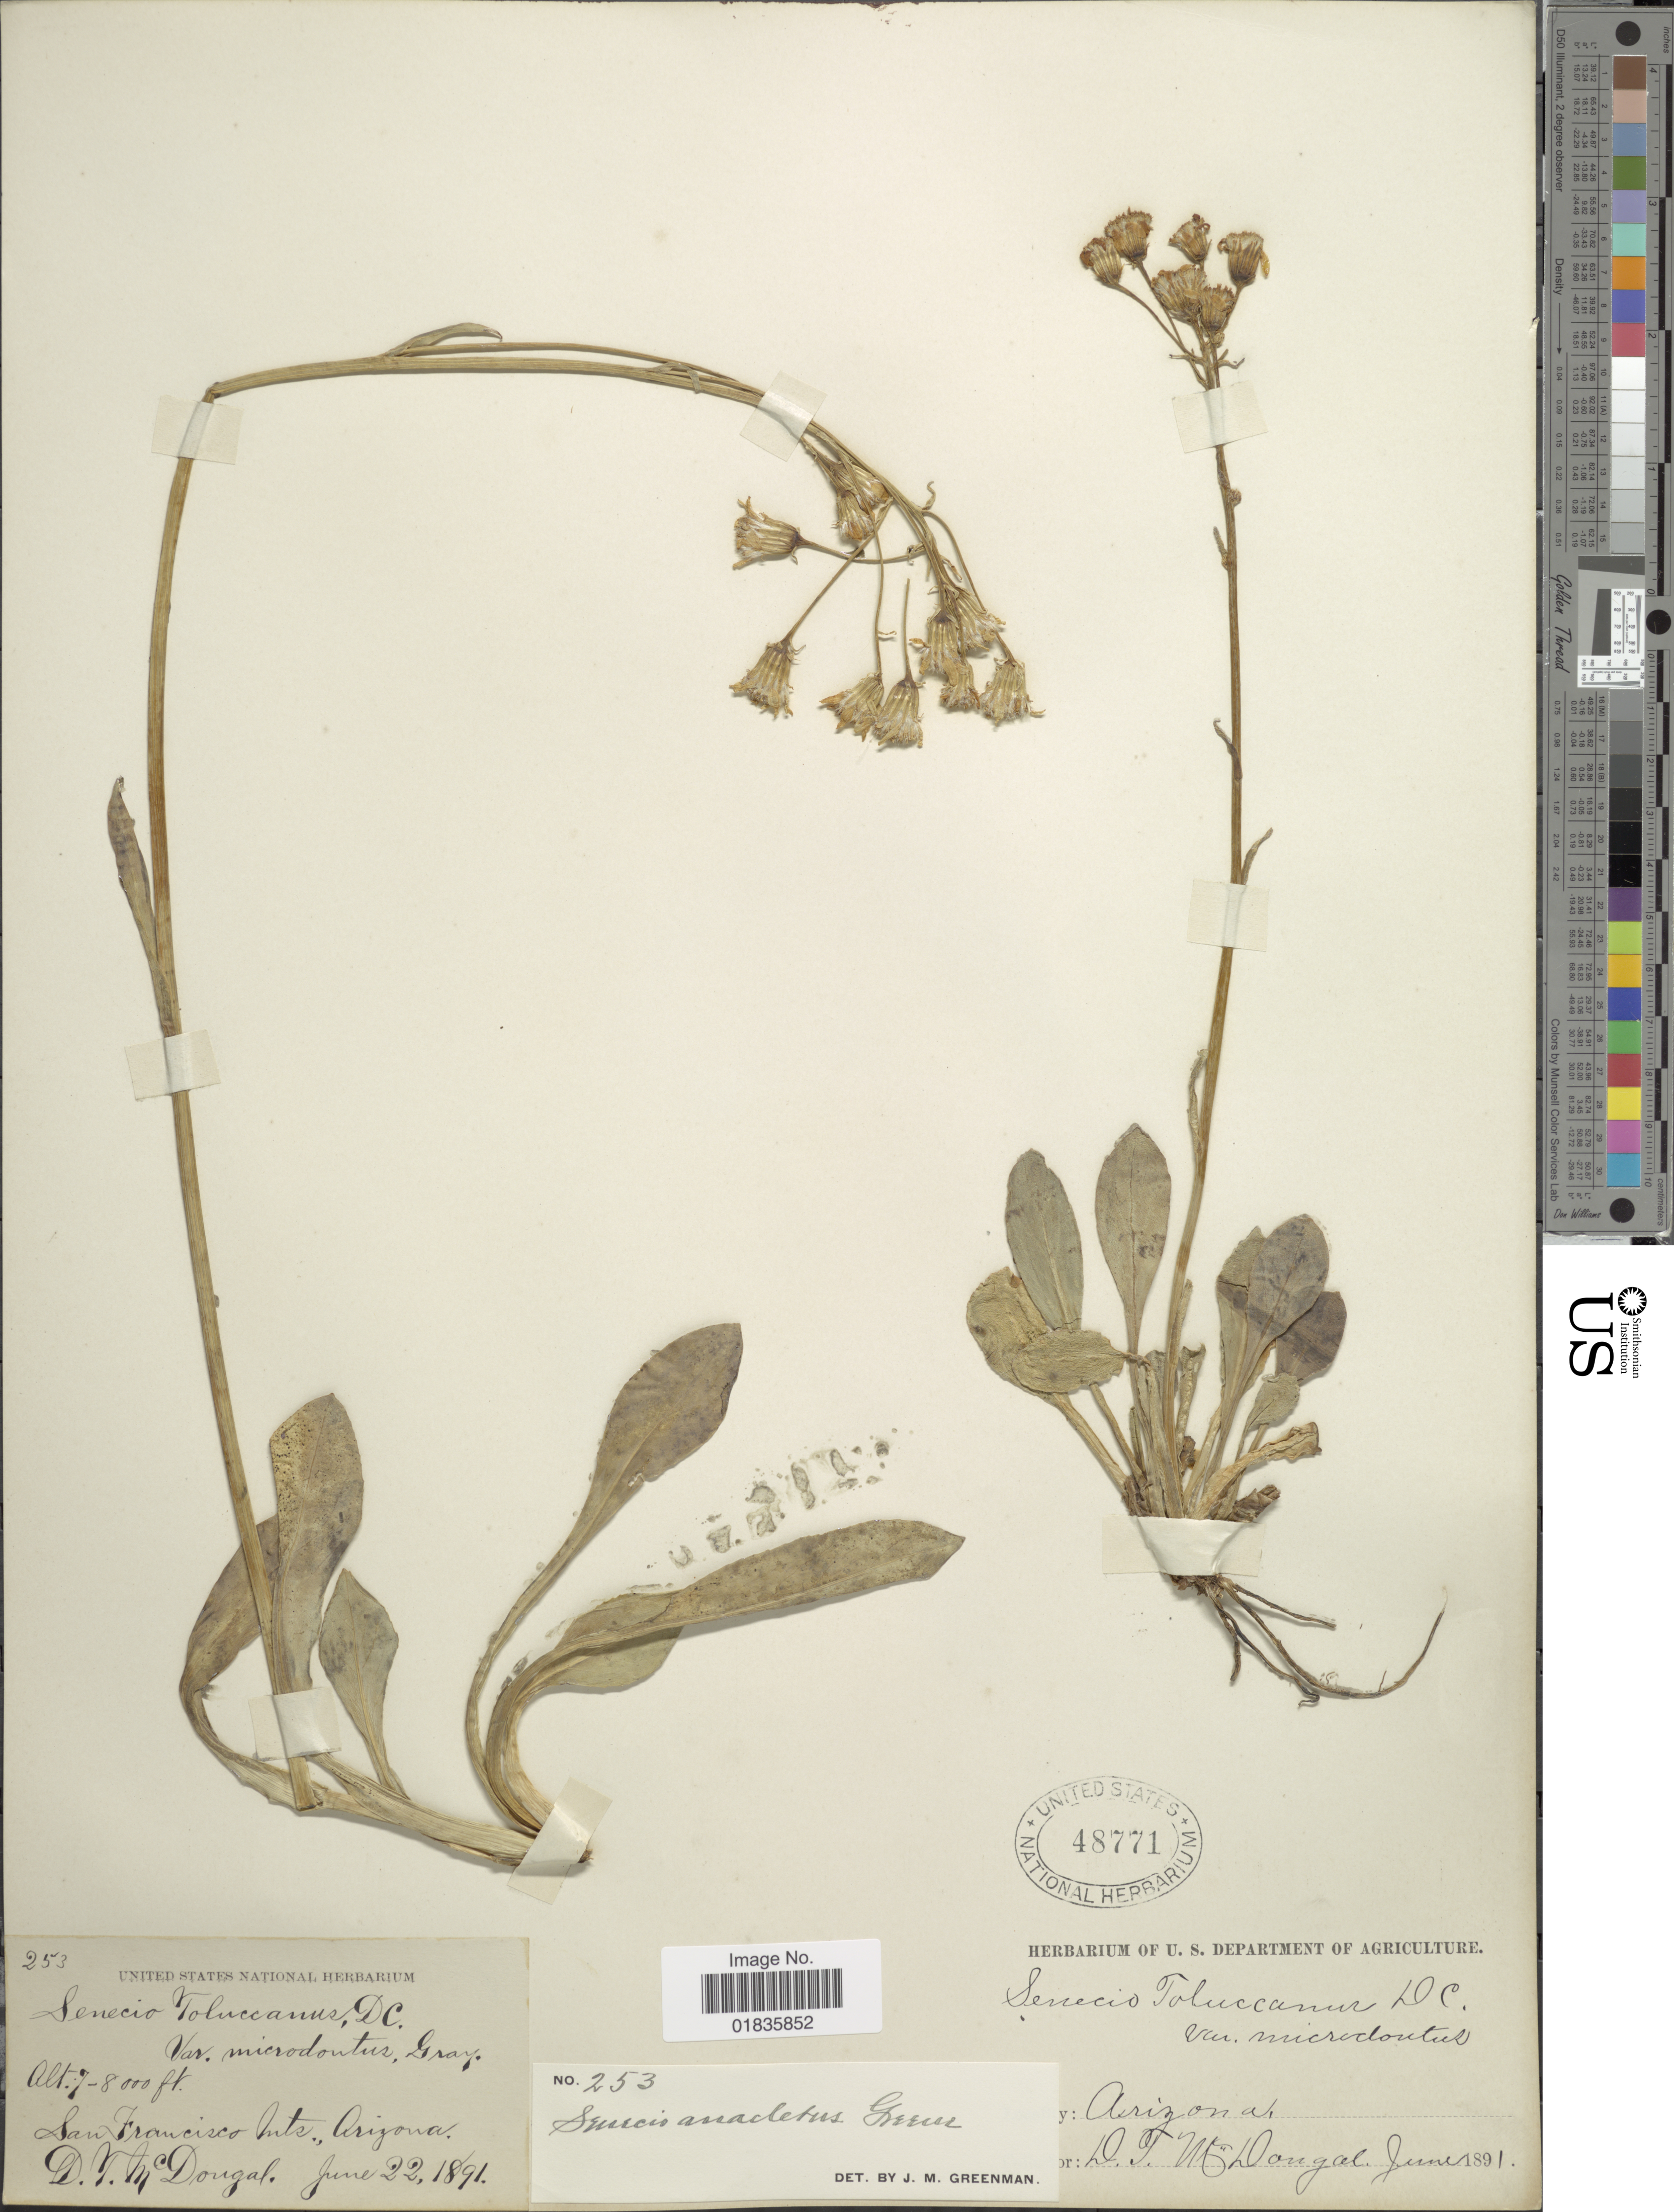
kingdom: Plantae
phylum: Tracheophyta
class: Magnoliopsida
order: Asterales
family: Asteraceae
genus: Senecio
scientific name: Senecio wootonii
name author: Greene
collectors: D. McDougal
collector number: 253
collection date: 1891-06-22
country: United States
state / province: Arizona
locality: San Francisco Mts.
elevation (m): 2134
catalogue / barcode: US 48771